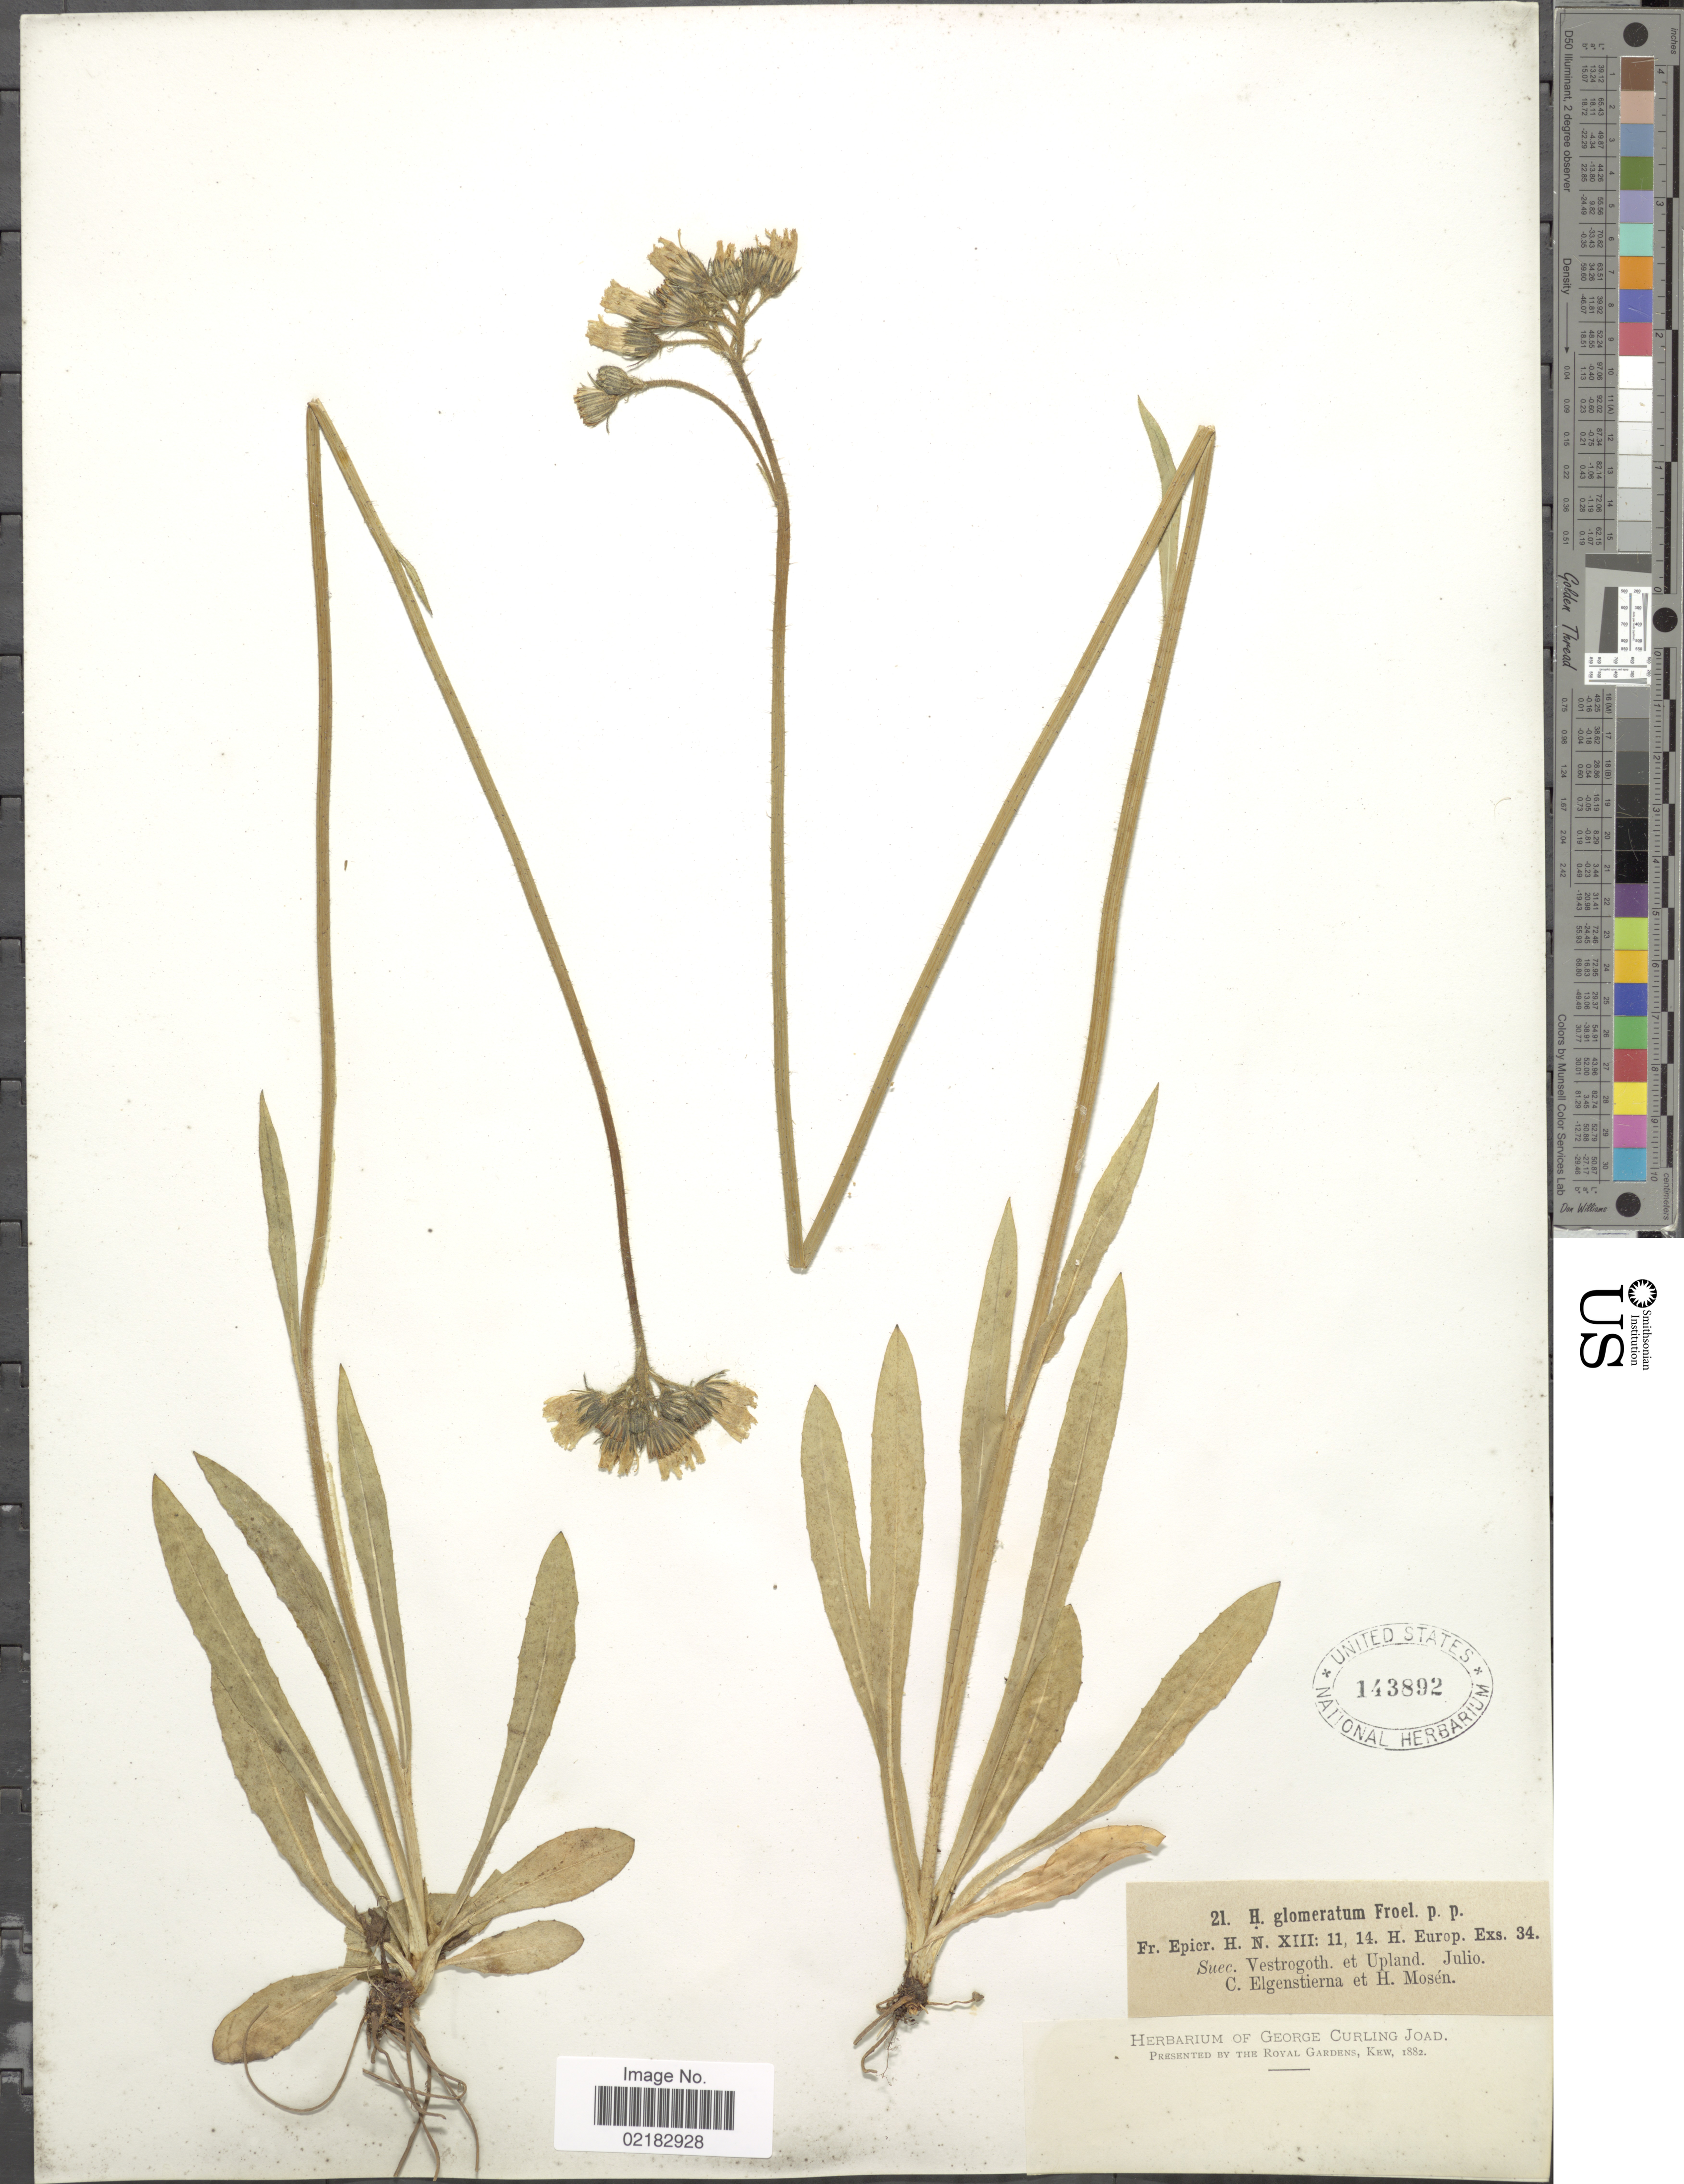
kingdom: Plantae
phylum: Tracheophyta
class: Magnoliopsida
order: Asterales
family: Asteraceae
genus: Pilosella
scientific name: Pilosella glomerata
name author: (Froel.) Fr.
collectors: C. Elgenstierna & H. Mosén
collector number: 21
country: Sweden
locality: Vestrogoth et Upland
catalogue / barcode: US 143892